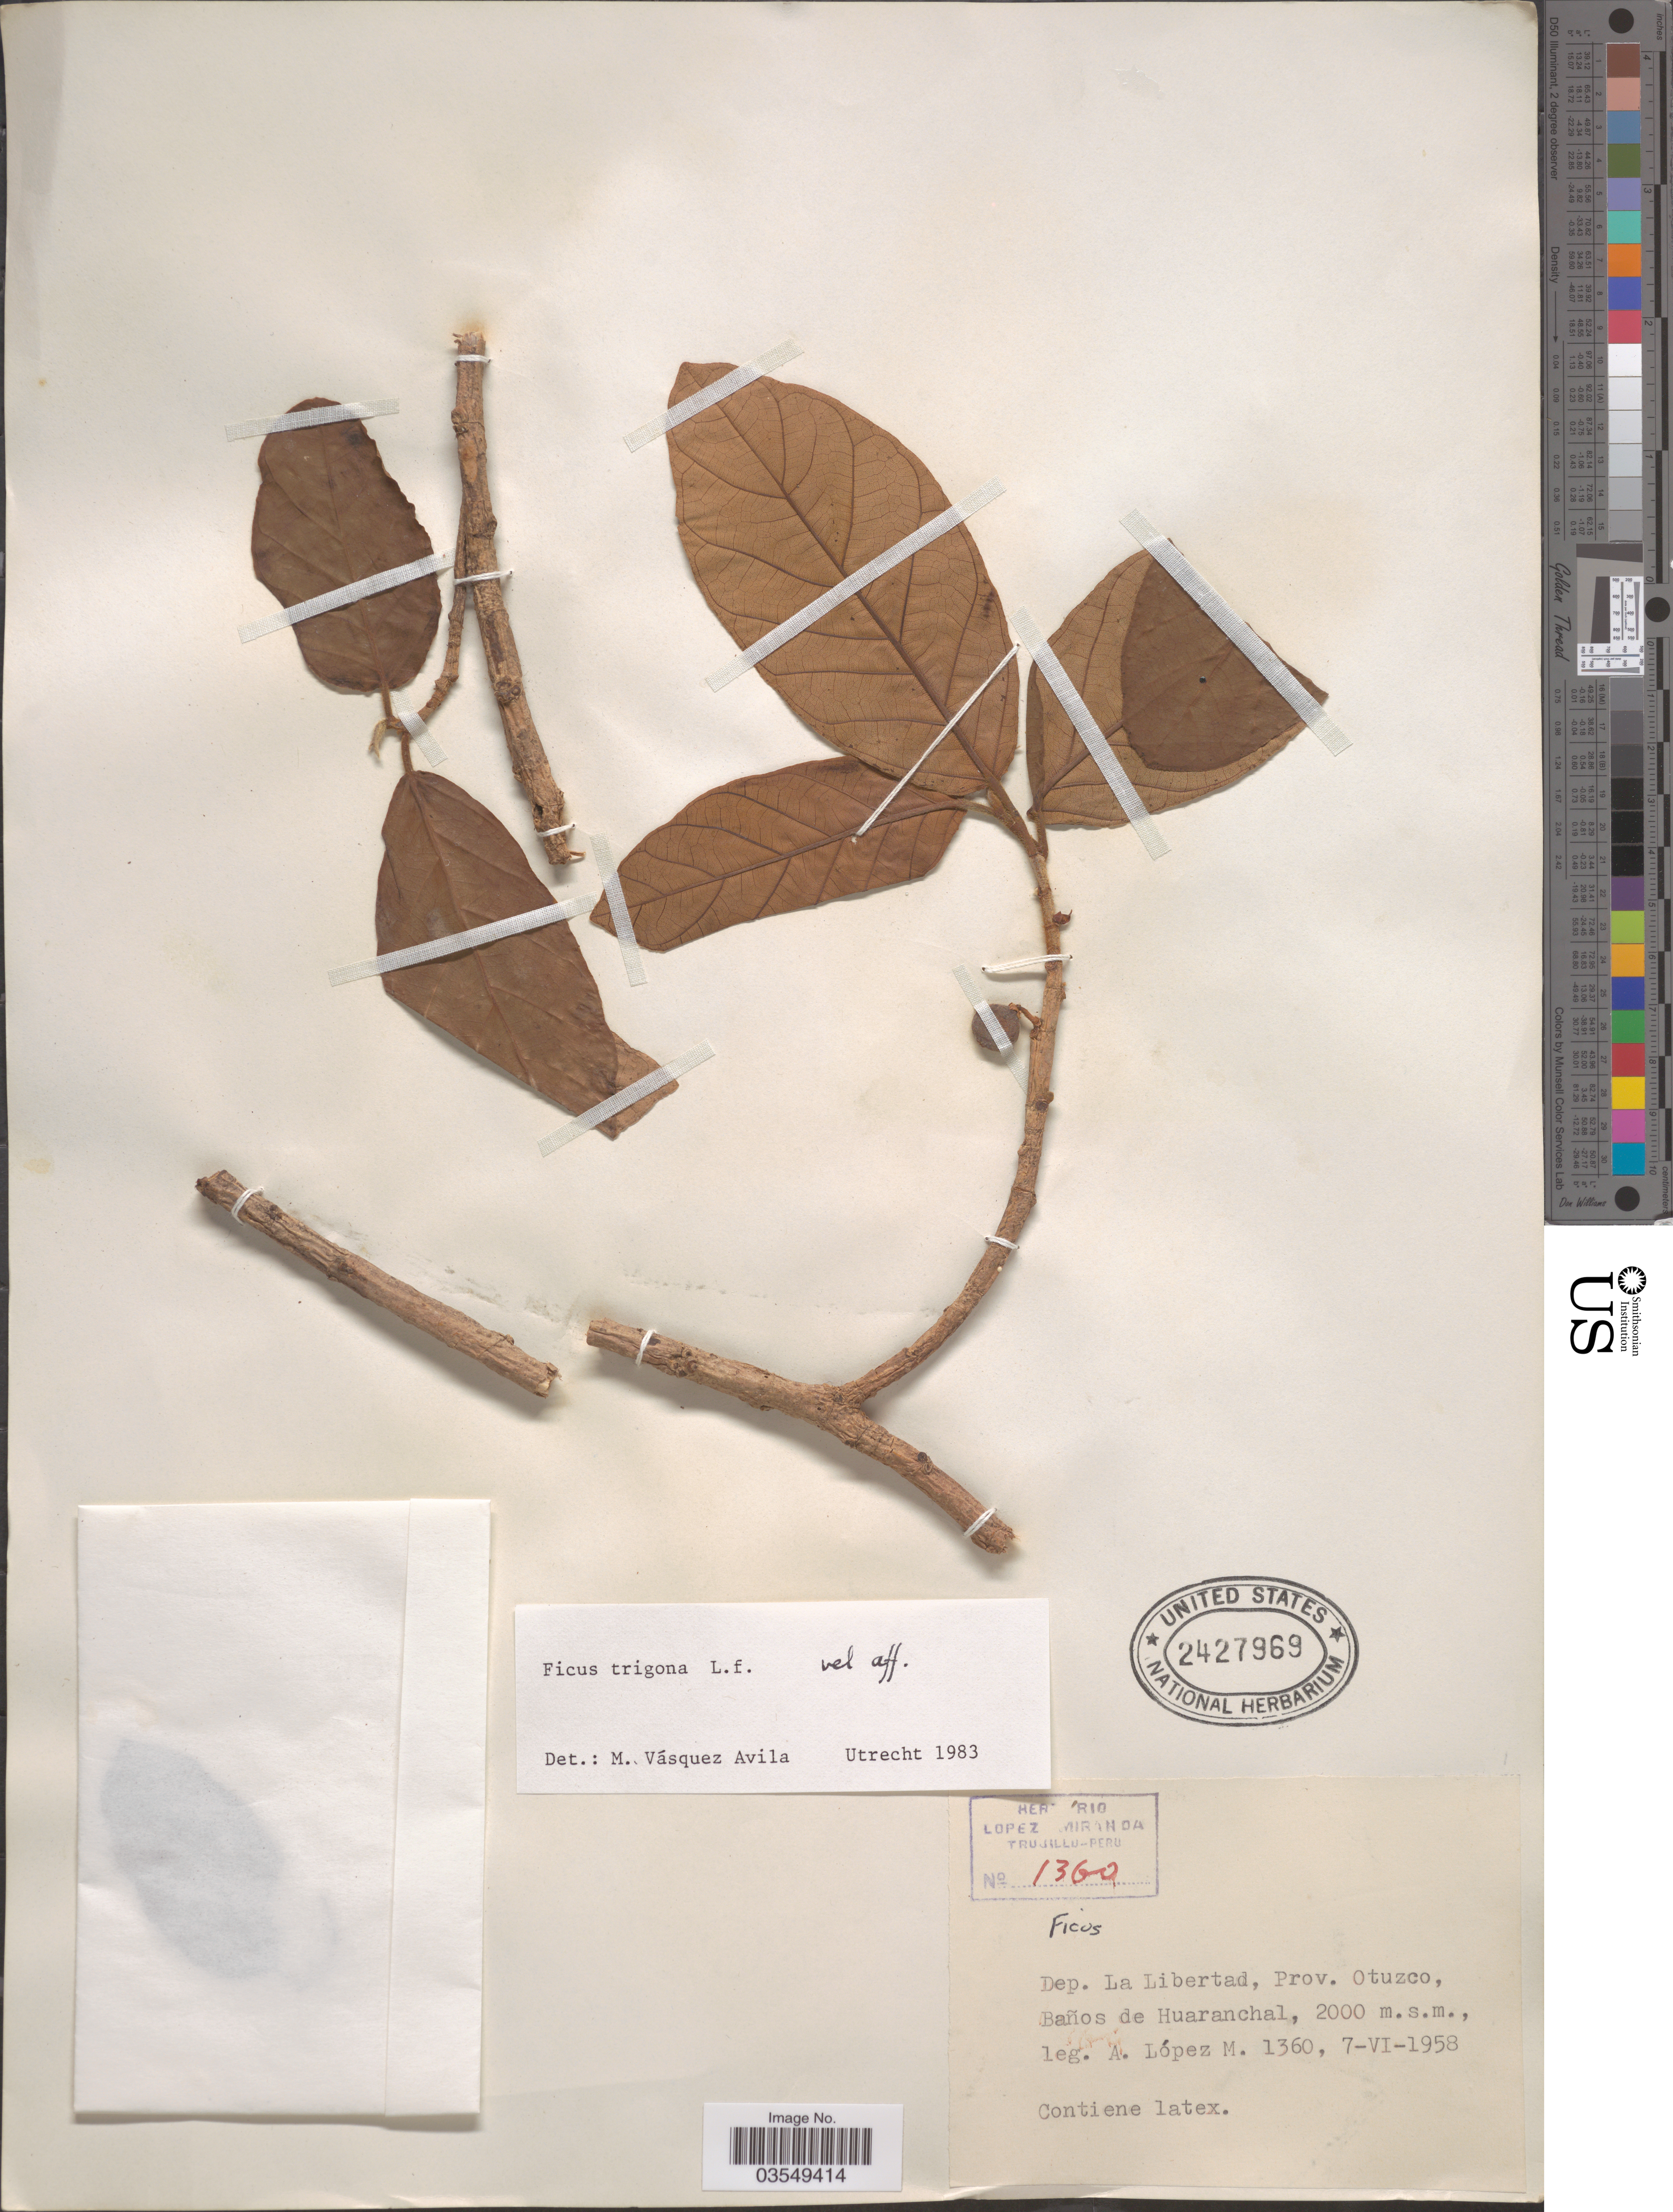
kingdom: Plantae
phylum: Tracheophyta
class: Magnoliopsida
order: Rosales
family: Moraceae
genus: Ficus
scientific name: Ficus trigona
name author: L. f.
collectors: A. López M.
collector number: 1360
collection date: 1958-06-07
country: Peru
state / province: La Libertad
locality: Dep. La Libertad, Prov. Otuzco, Baños de Huaranchal.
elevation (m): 2000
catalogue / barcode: US 2427969